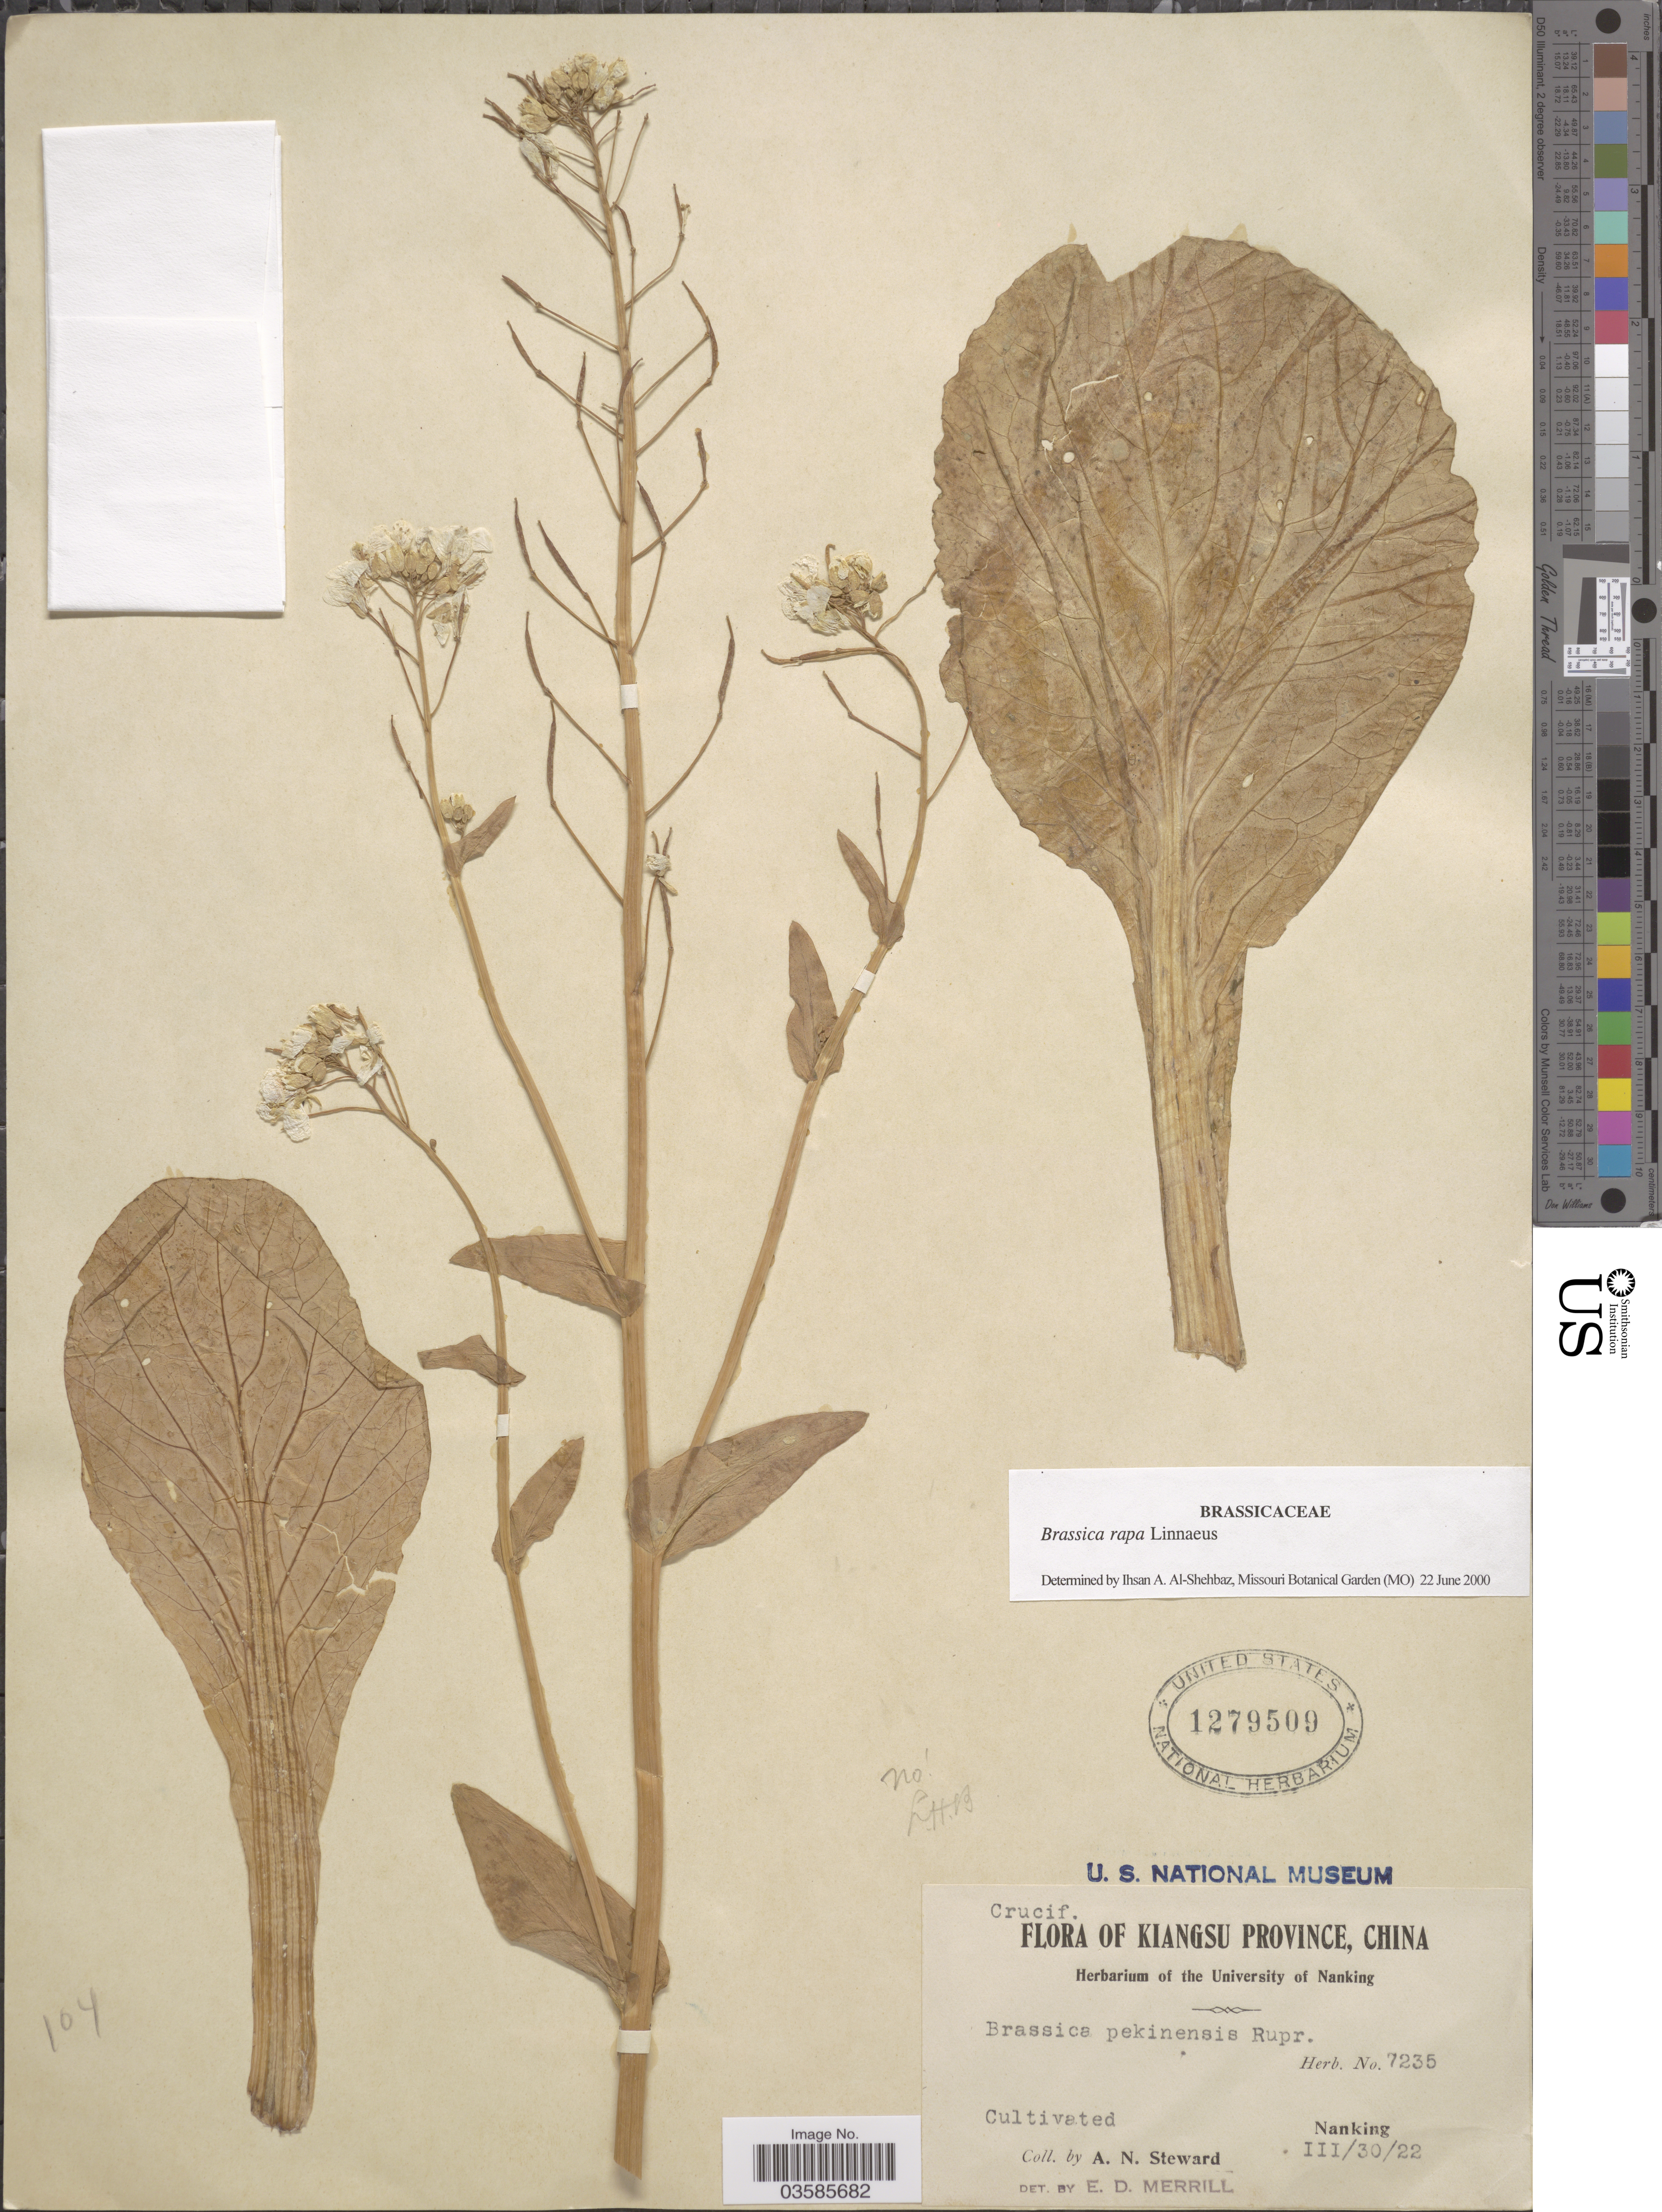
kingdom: Plantae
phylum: Tracheophyta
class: Magnoliopsida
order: Brassicales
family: Brassicaceae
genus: Brassica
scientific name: Brassica rapa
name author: L.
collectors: A. N. Steward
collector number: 7235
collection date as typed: Transcribed d/m/y: 30/3/22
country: China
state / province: Jiangsu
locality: Kiangsu Province, Nanking.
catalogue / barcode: US 1279509